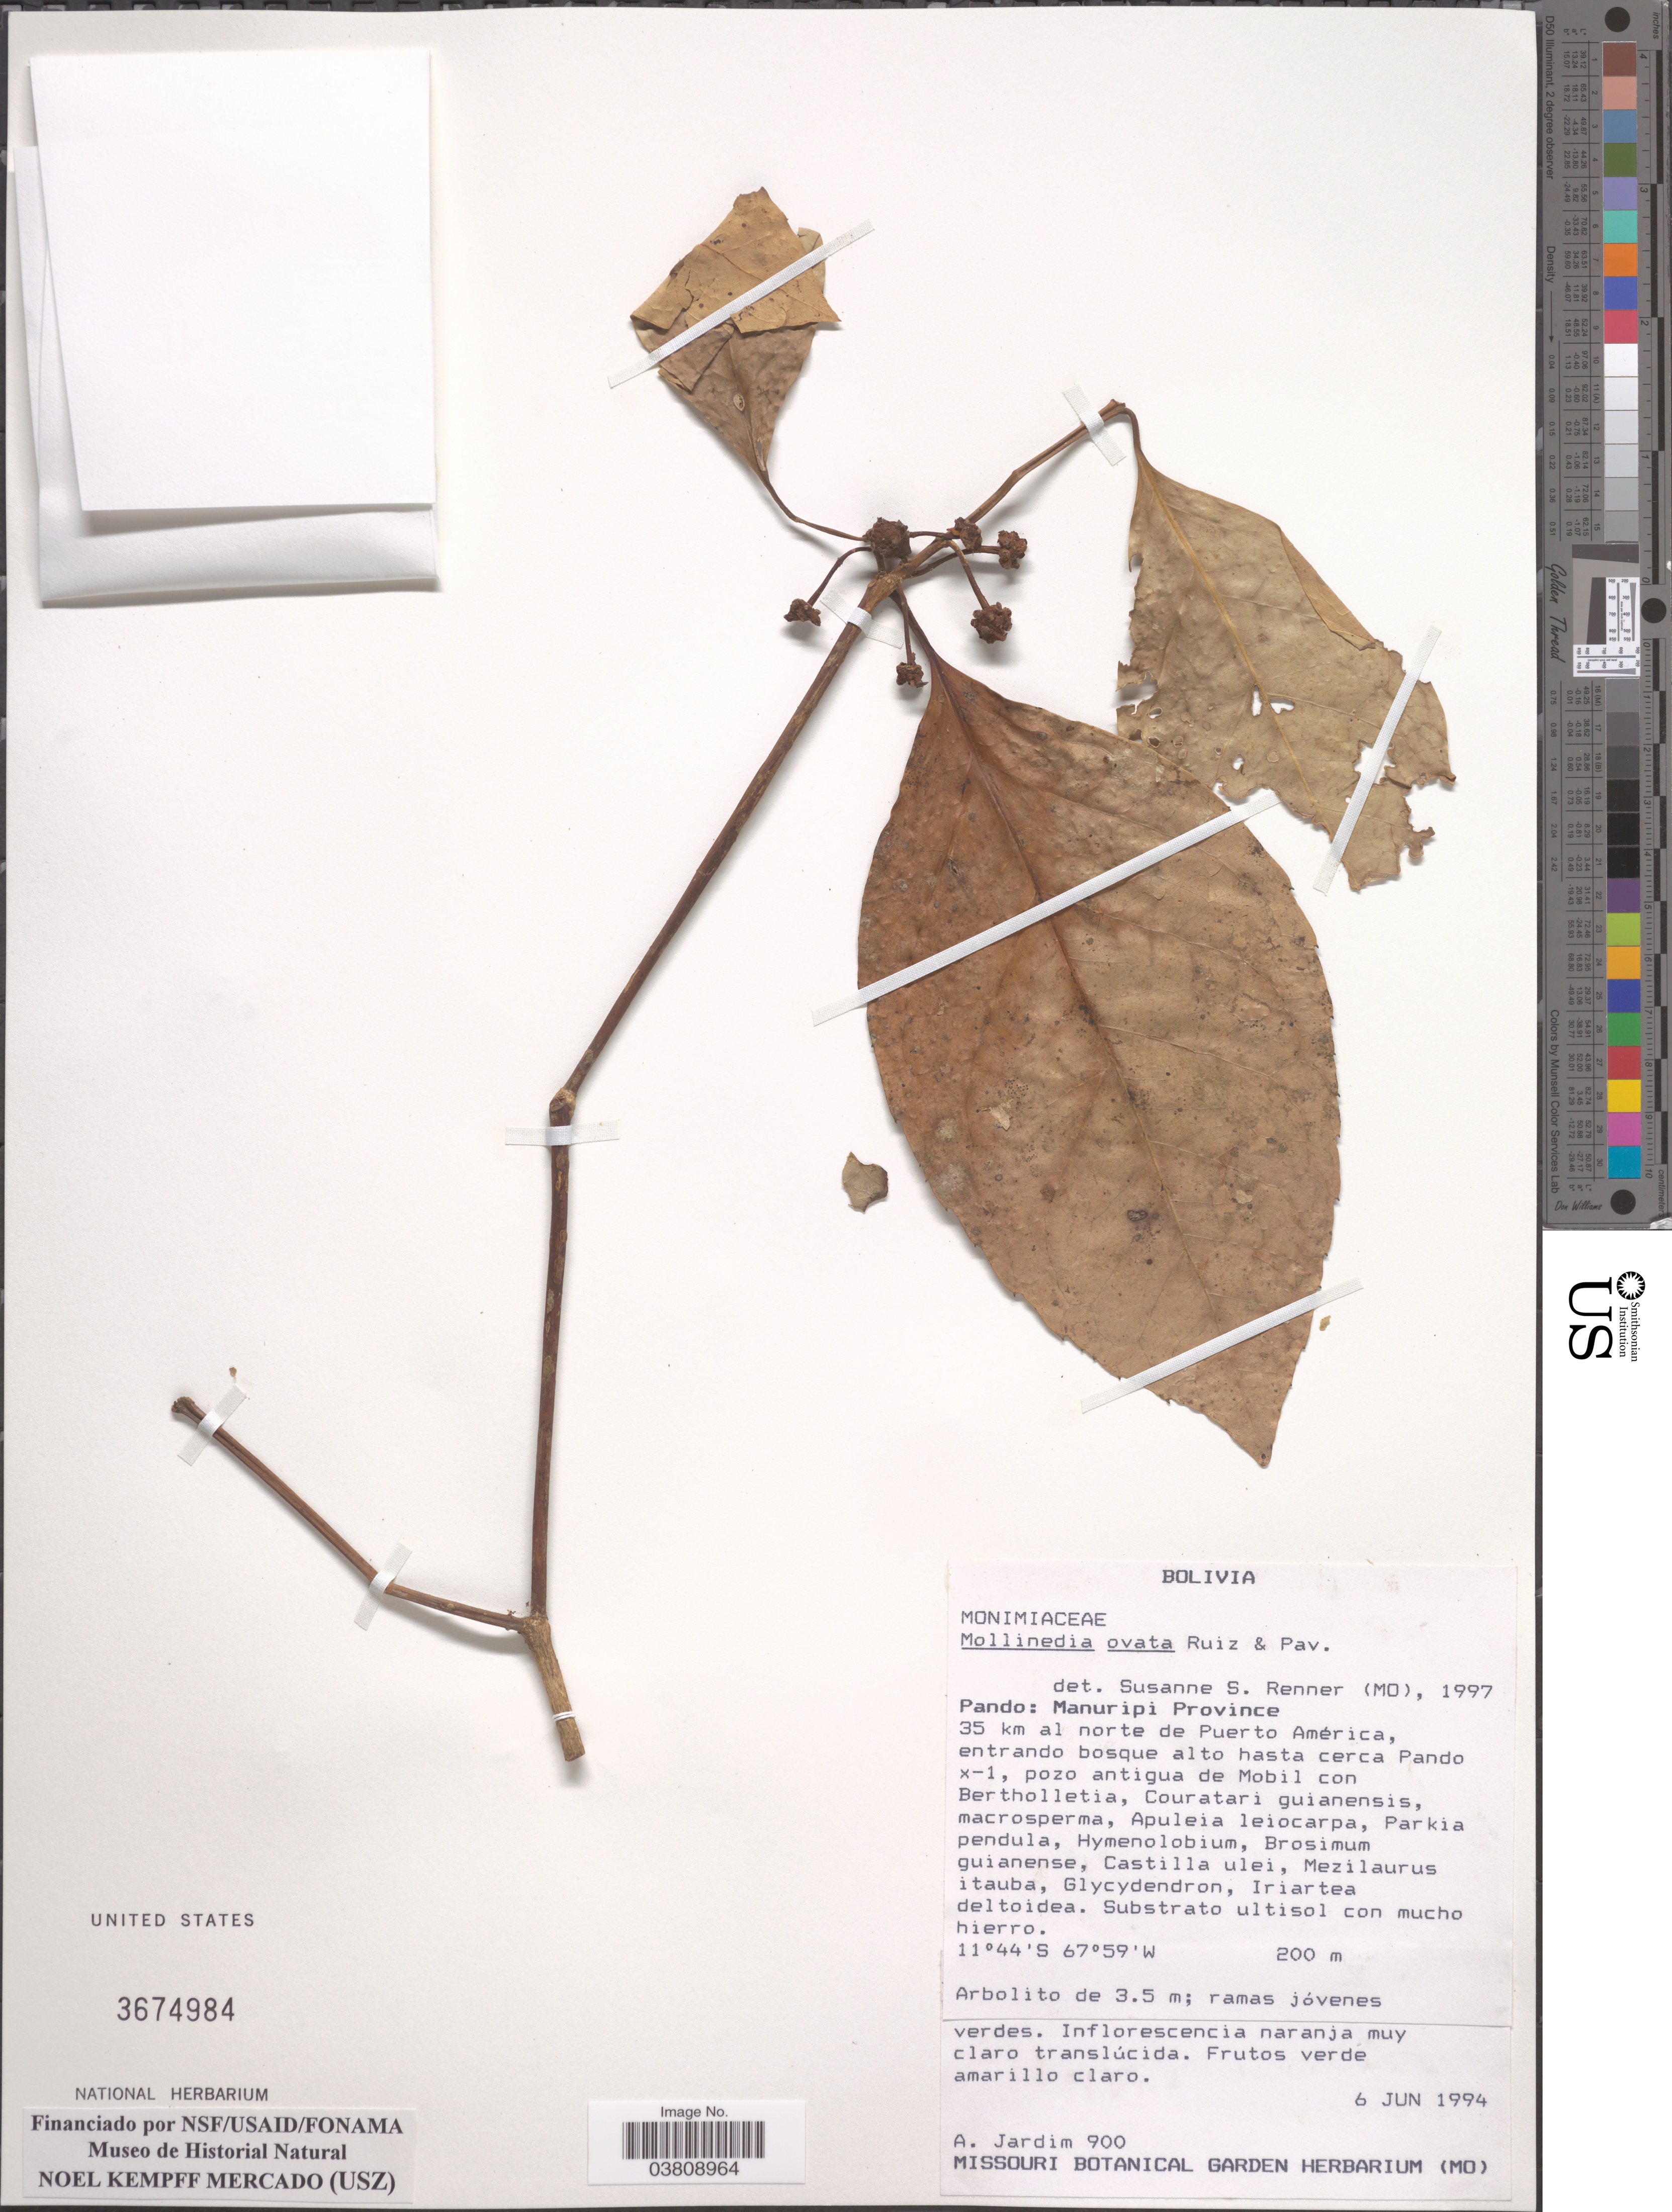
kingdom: Plantae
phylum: Tracheophyta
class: Magnoliopsida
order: Laurales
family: Monimiaceae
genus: Mollinedia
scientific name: Mollinedia ovata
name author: Ruiz & Pav.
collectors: A. Jardim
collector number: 900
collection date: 1994-06-06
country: Bolivia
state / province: Pando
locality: Manuripi Province. 35 km al norte de Puerto América, entrando bosque alto hasta cerca Pando x-1.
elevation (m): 200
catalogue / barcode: US 3674984